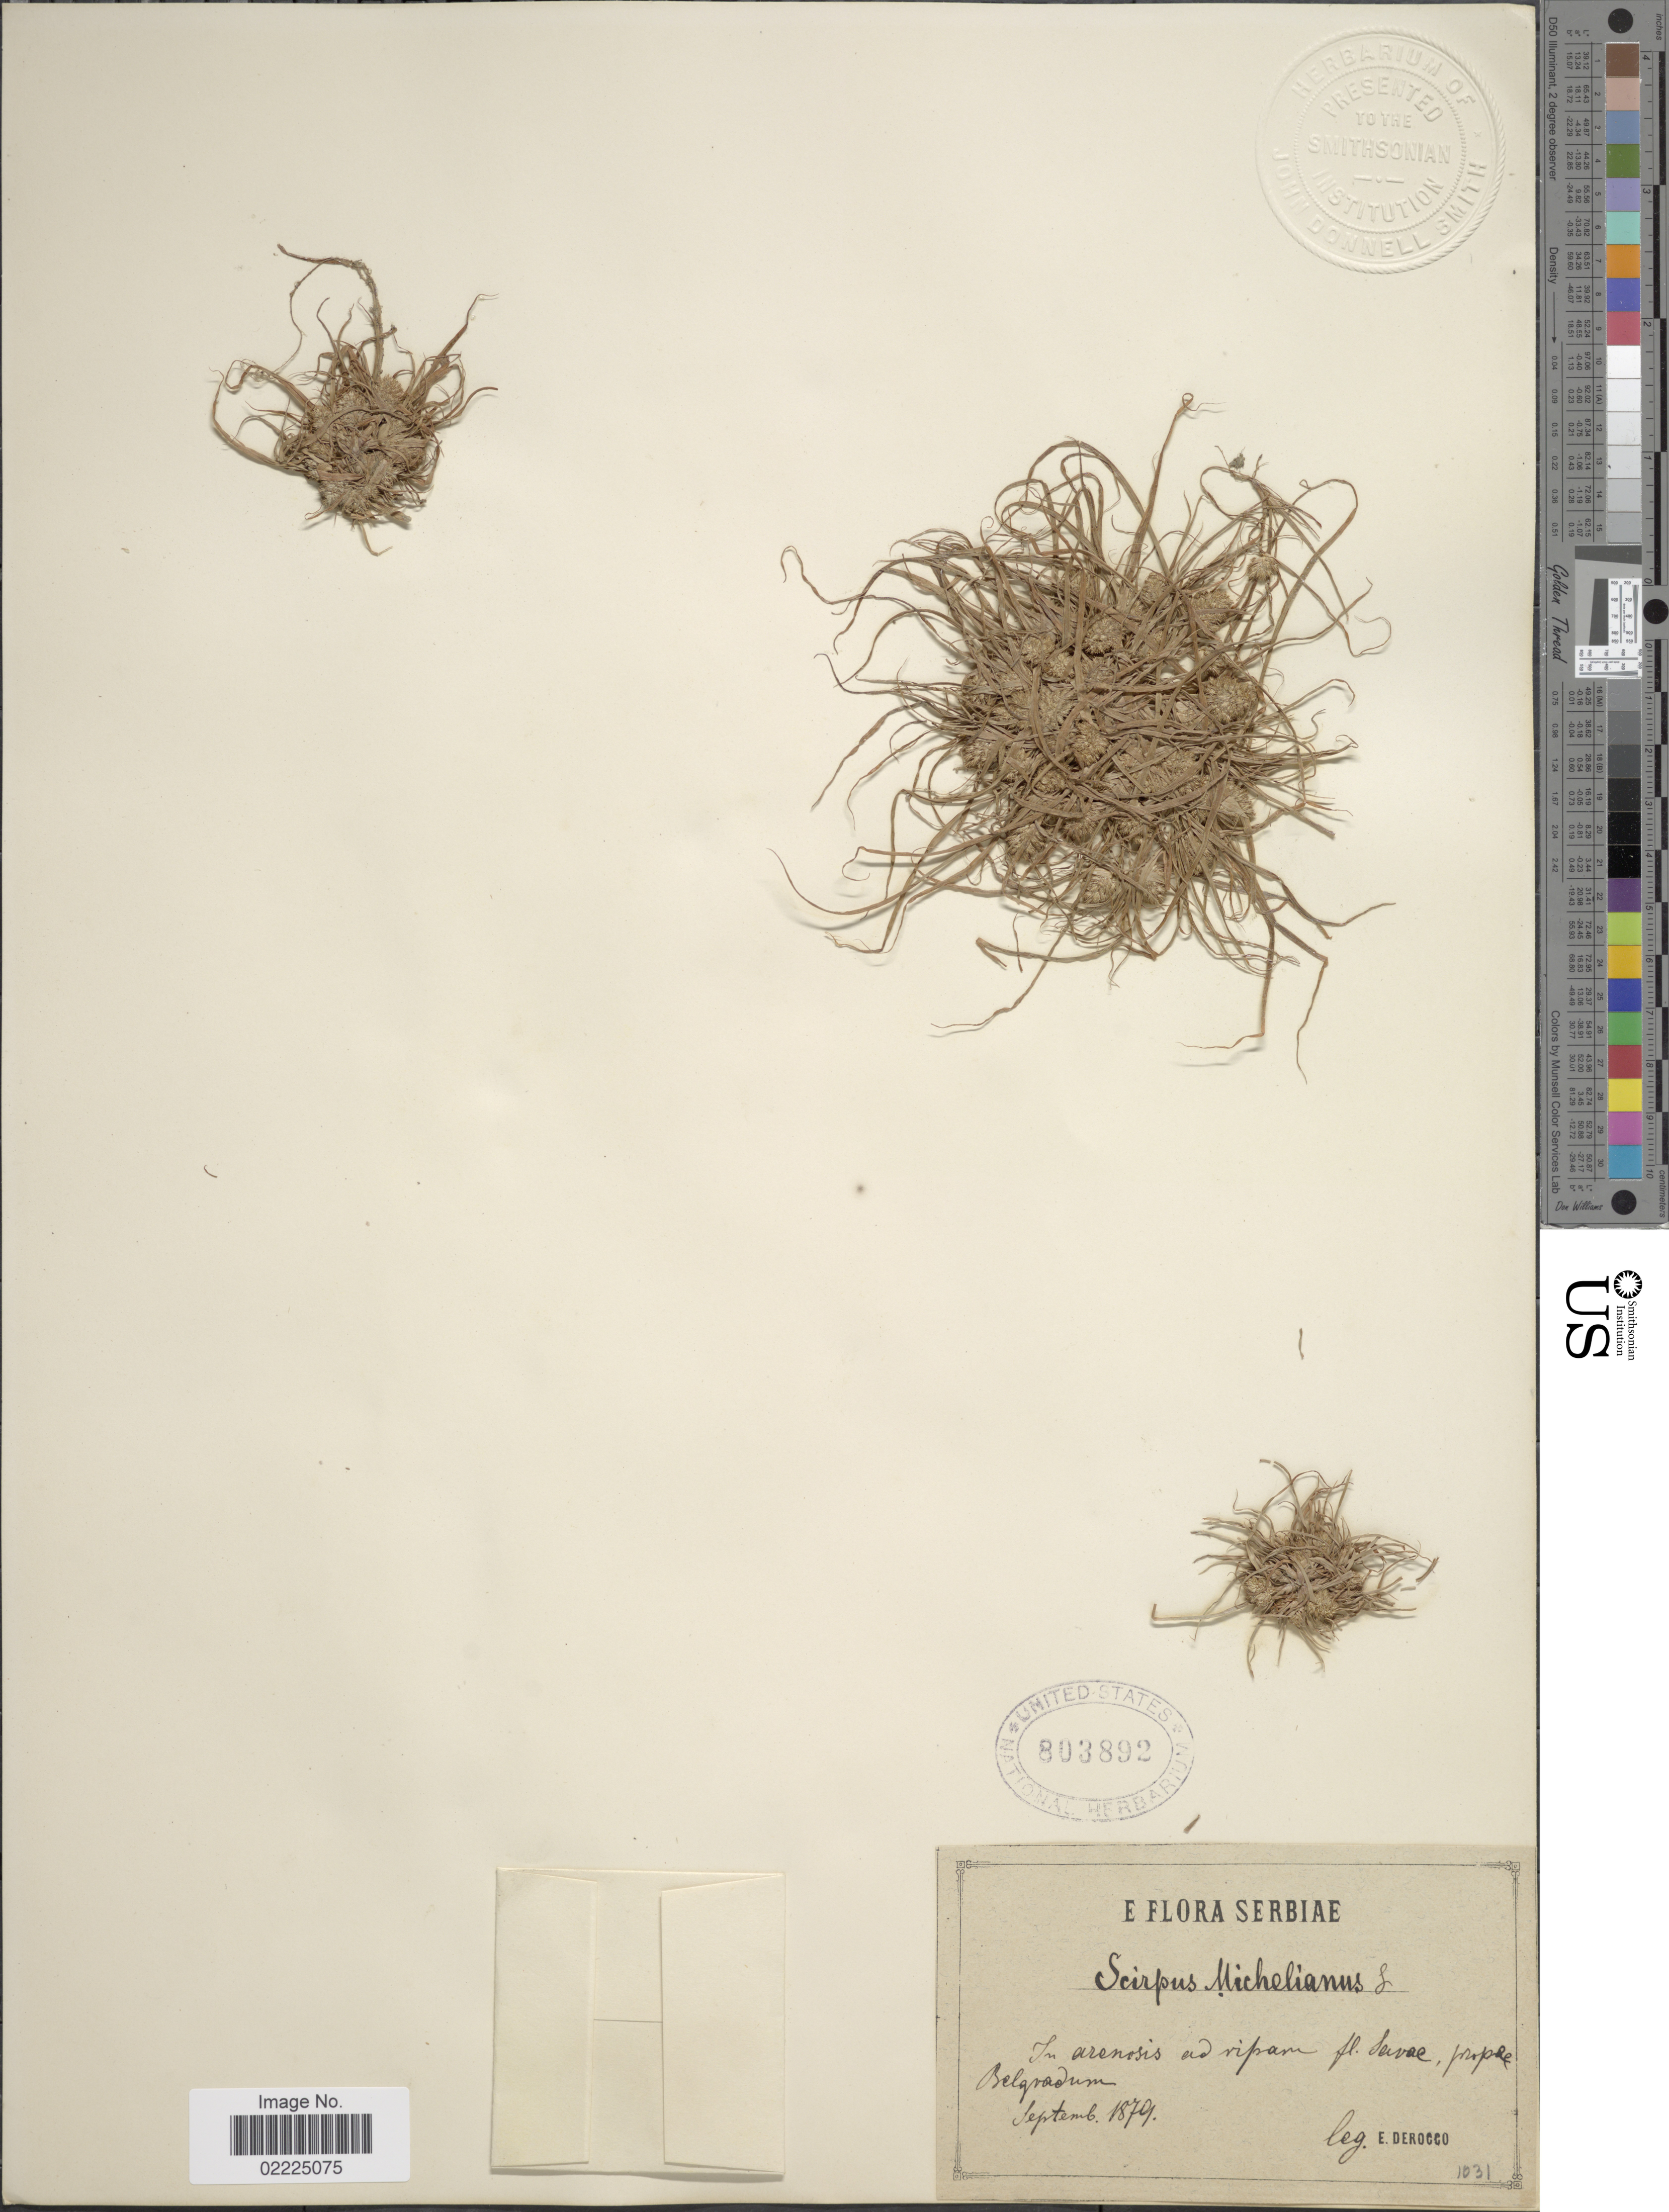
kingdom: Plantae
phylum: Tracheophyta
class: Liliopsida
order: Poales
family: Cyperaceae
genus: Cyperus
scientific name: Cyperus michelianus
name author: (L.) Delile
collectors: E. Derocco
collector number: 1031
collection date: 1879-09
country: Serbia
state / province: Belgrade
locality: In arenosis ad ripam fl Savae, prope Belgradum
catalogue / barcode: US 803892